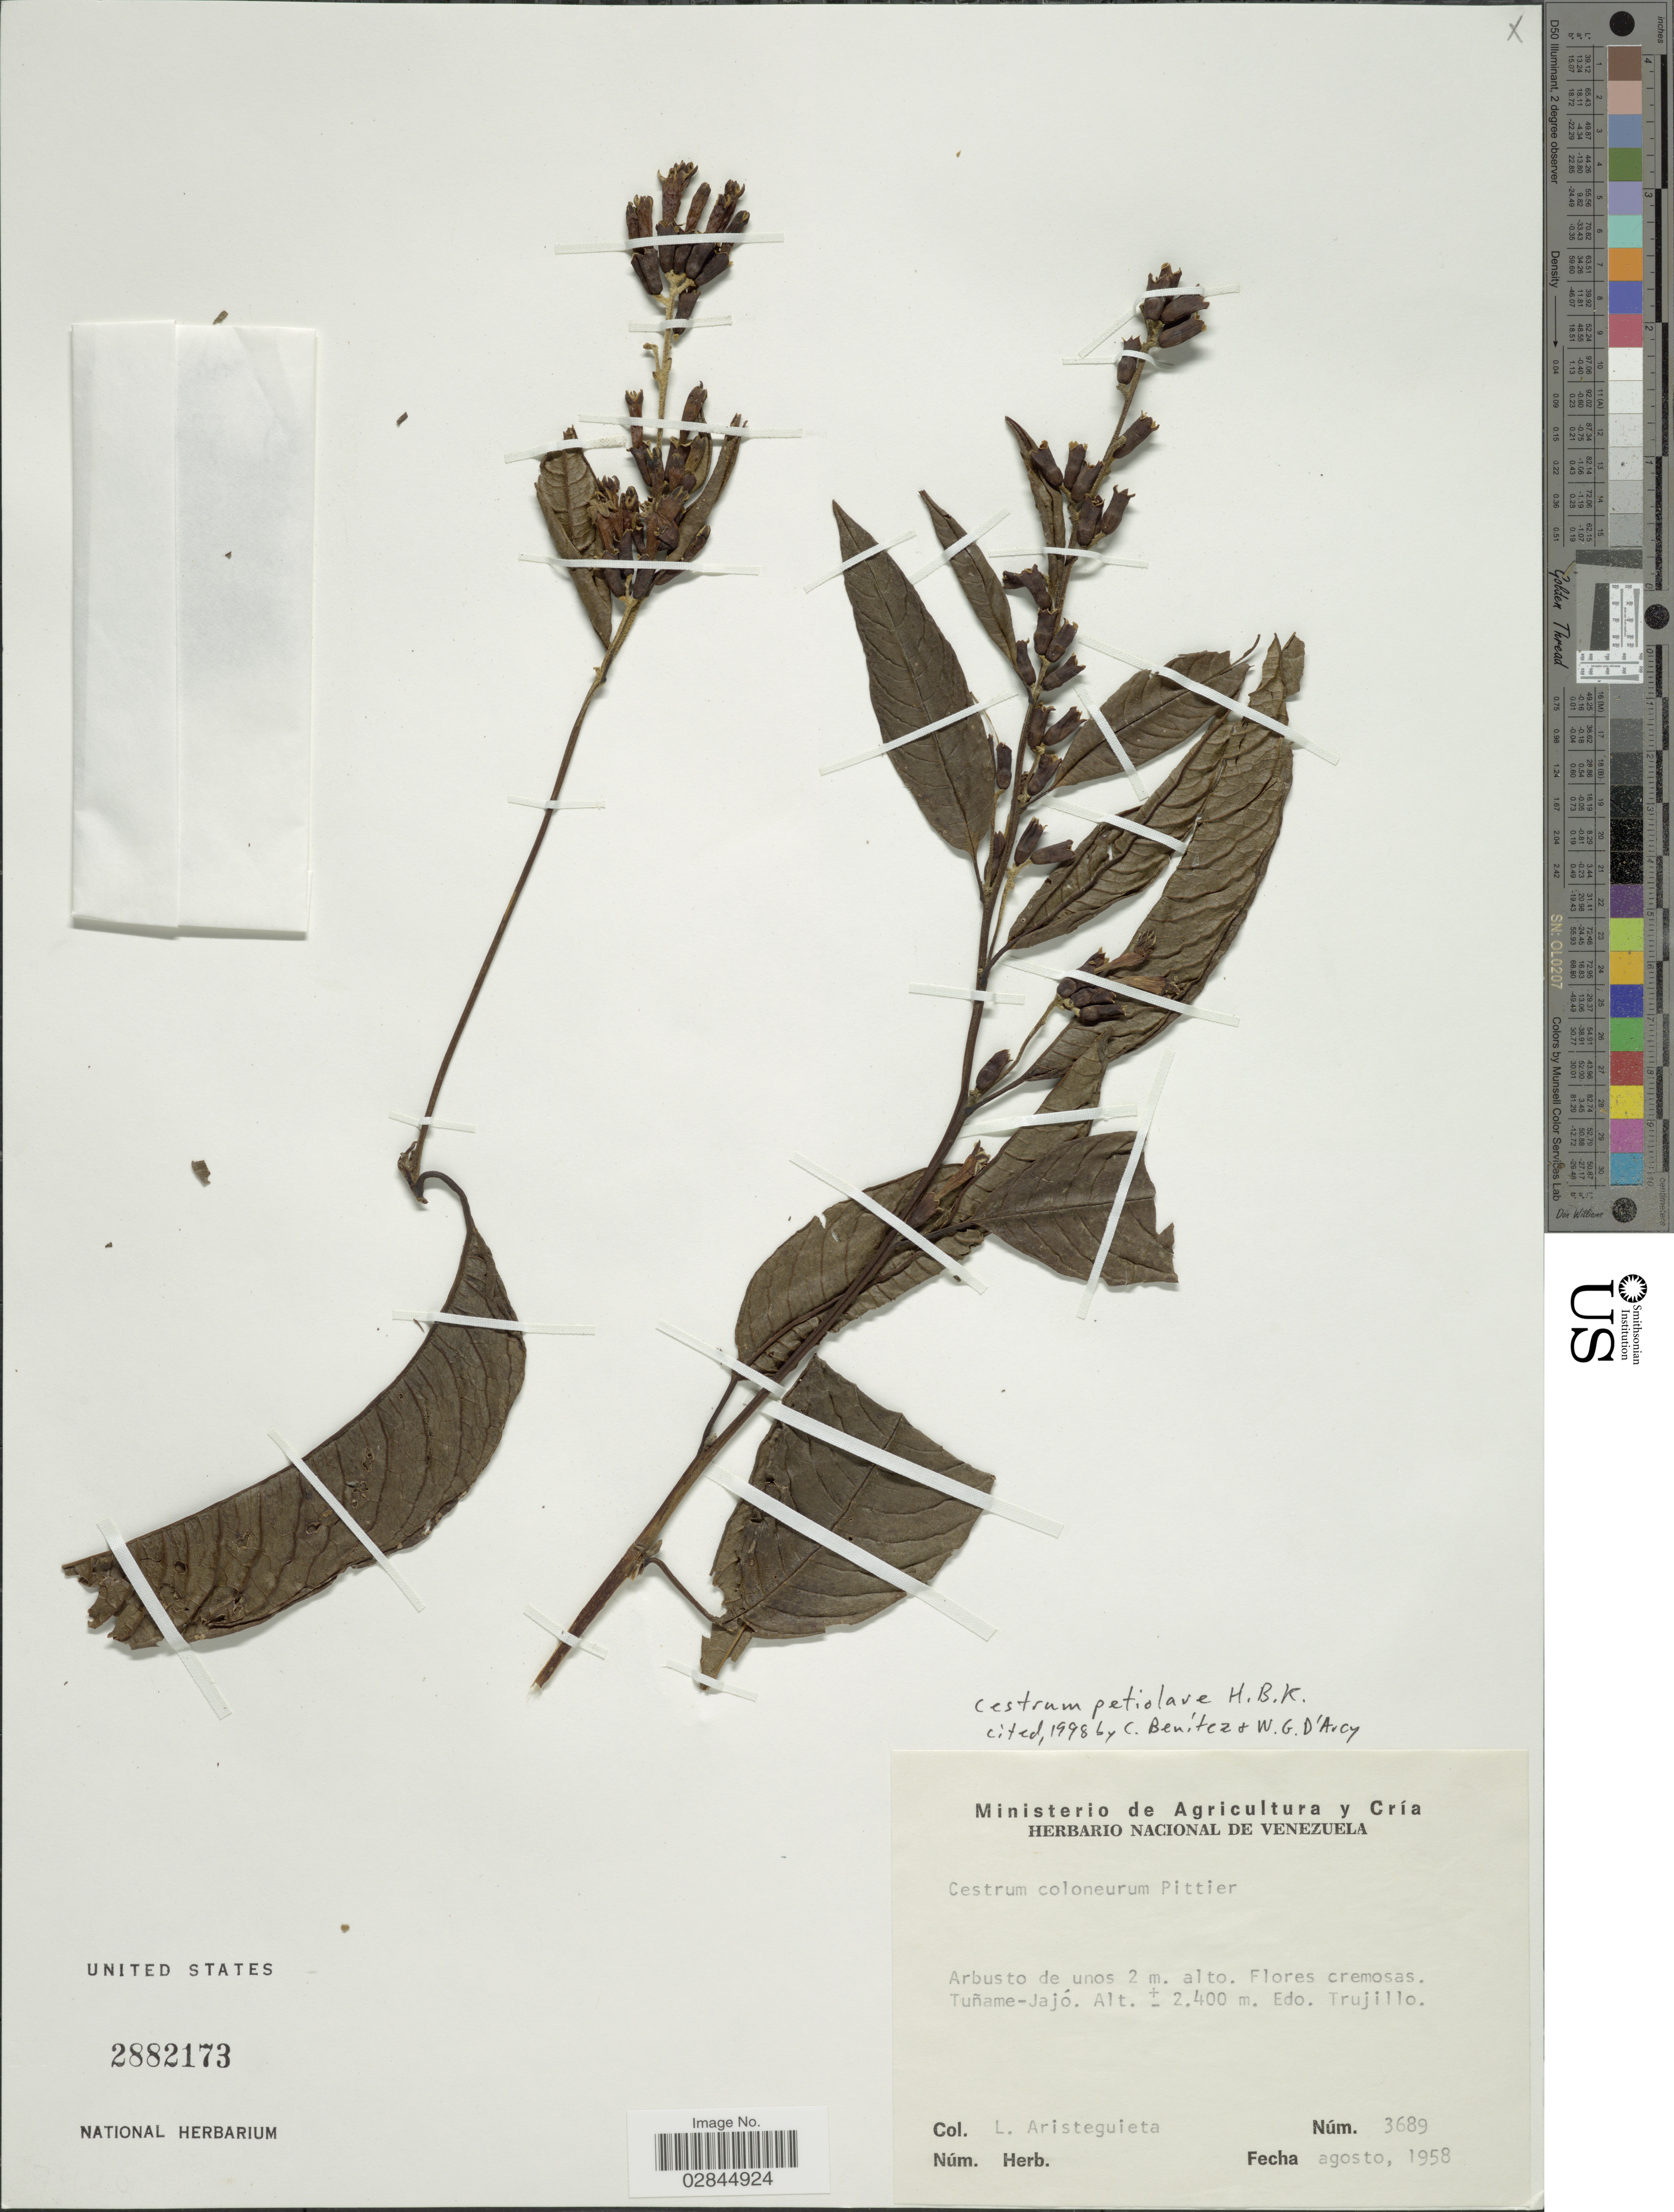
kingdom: Plantae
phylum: Tracheophyta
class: Magnoliopsida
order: Solanales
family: Solanaceae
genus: Cestrum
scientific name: Cestrum petiolare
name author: Kunth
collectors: L. Aristeguieta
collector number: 3689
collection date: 1958-08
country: Venezuela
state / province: Trujillo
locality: Tuñame-Jajó.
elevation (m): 2400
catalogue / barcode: US 2882173